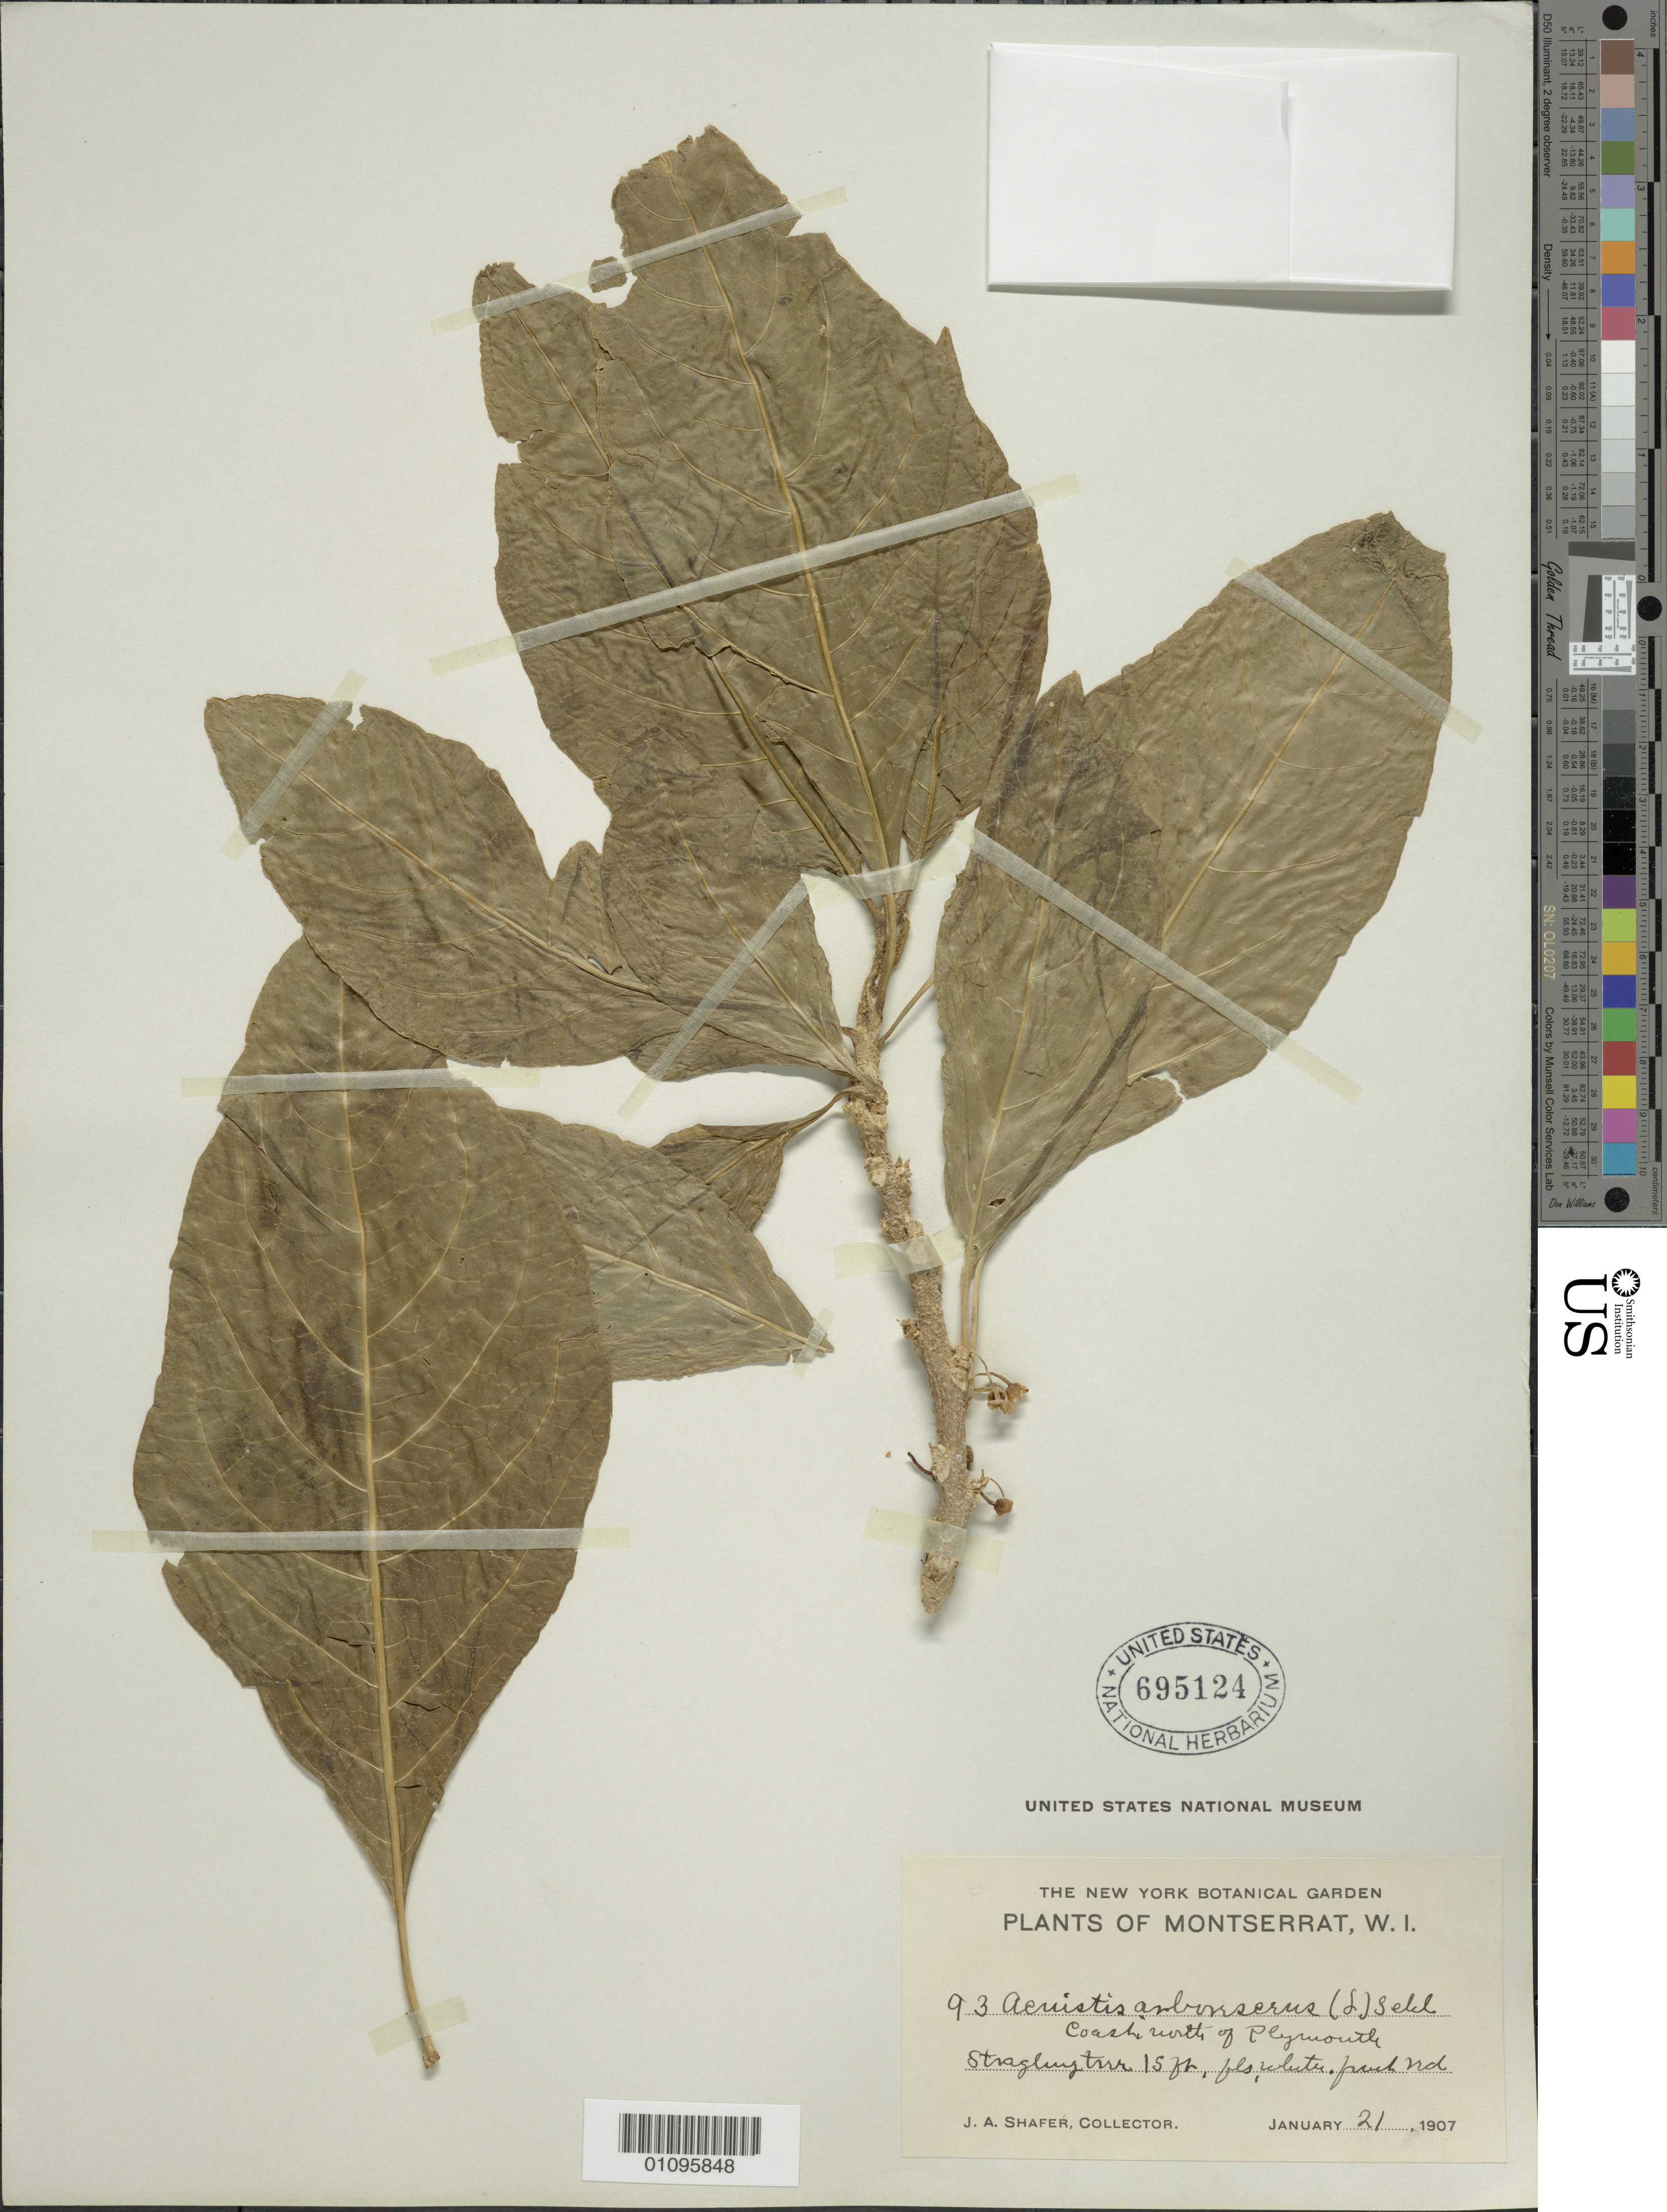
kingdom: Plantae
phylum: Tracheophyta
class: Magnoliopsida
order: Solanales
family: Solanaceae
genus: Acnistus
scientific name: Acnistus arborescens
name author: (L.) Schltdl.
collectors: J. A. Shafer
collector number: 93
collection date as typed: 21 Jan 1907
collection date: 1907-01-21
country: Montserrat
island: Montserrat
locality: Plymouth, coast N of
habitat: Coast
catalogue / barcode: US 695124